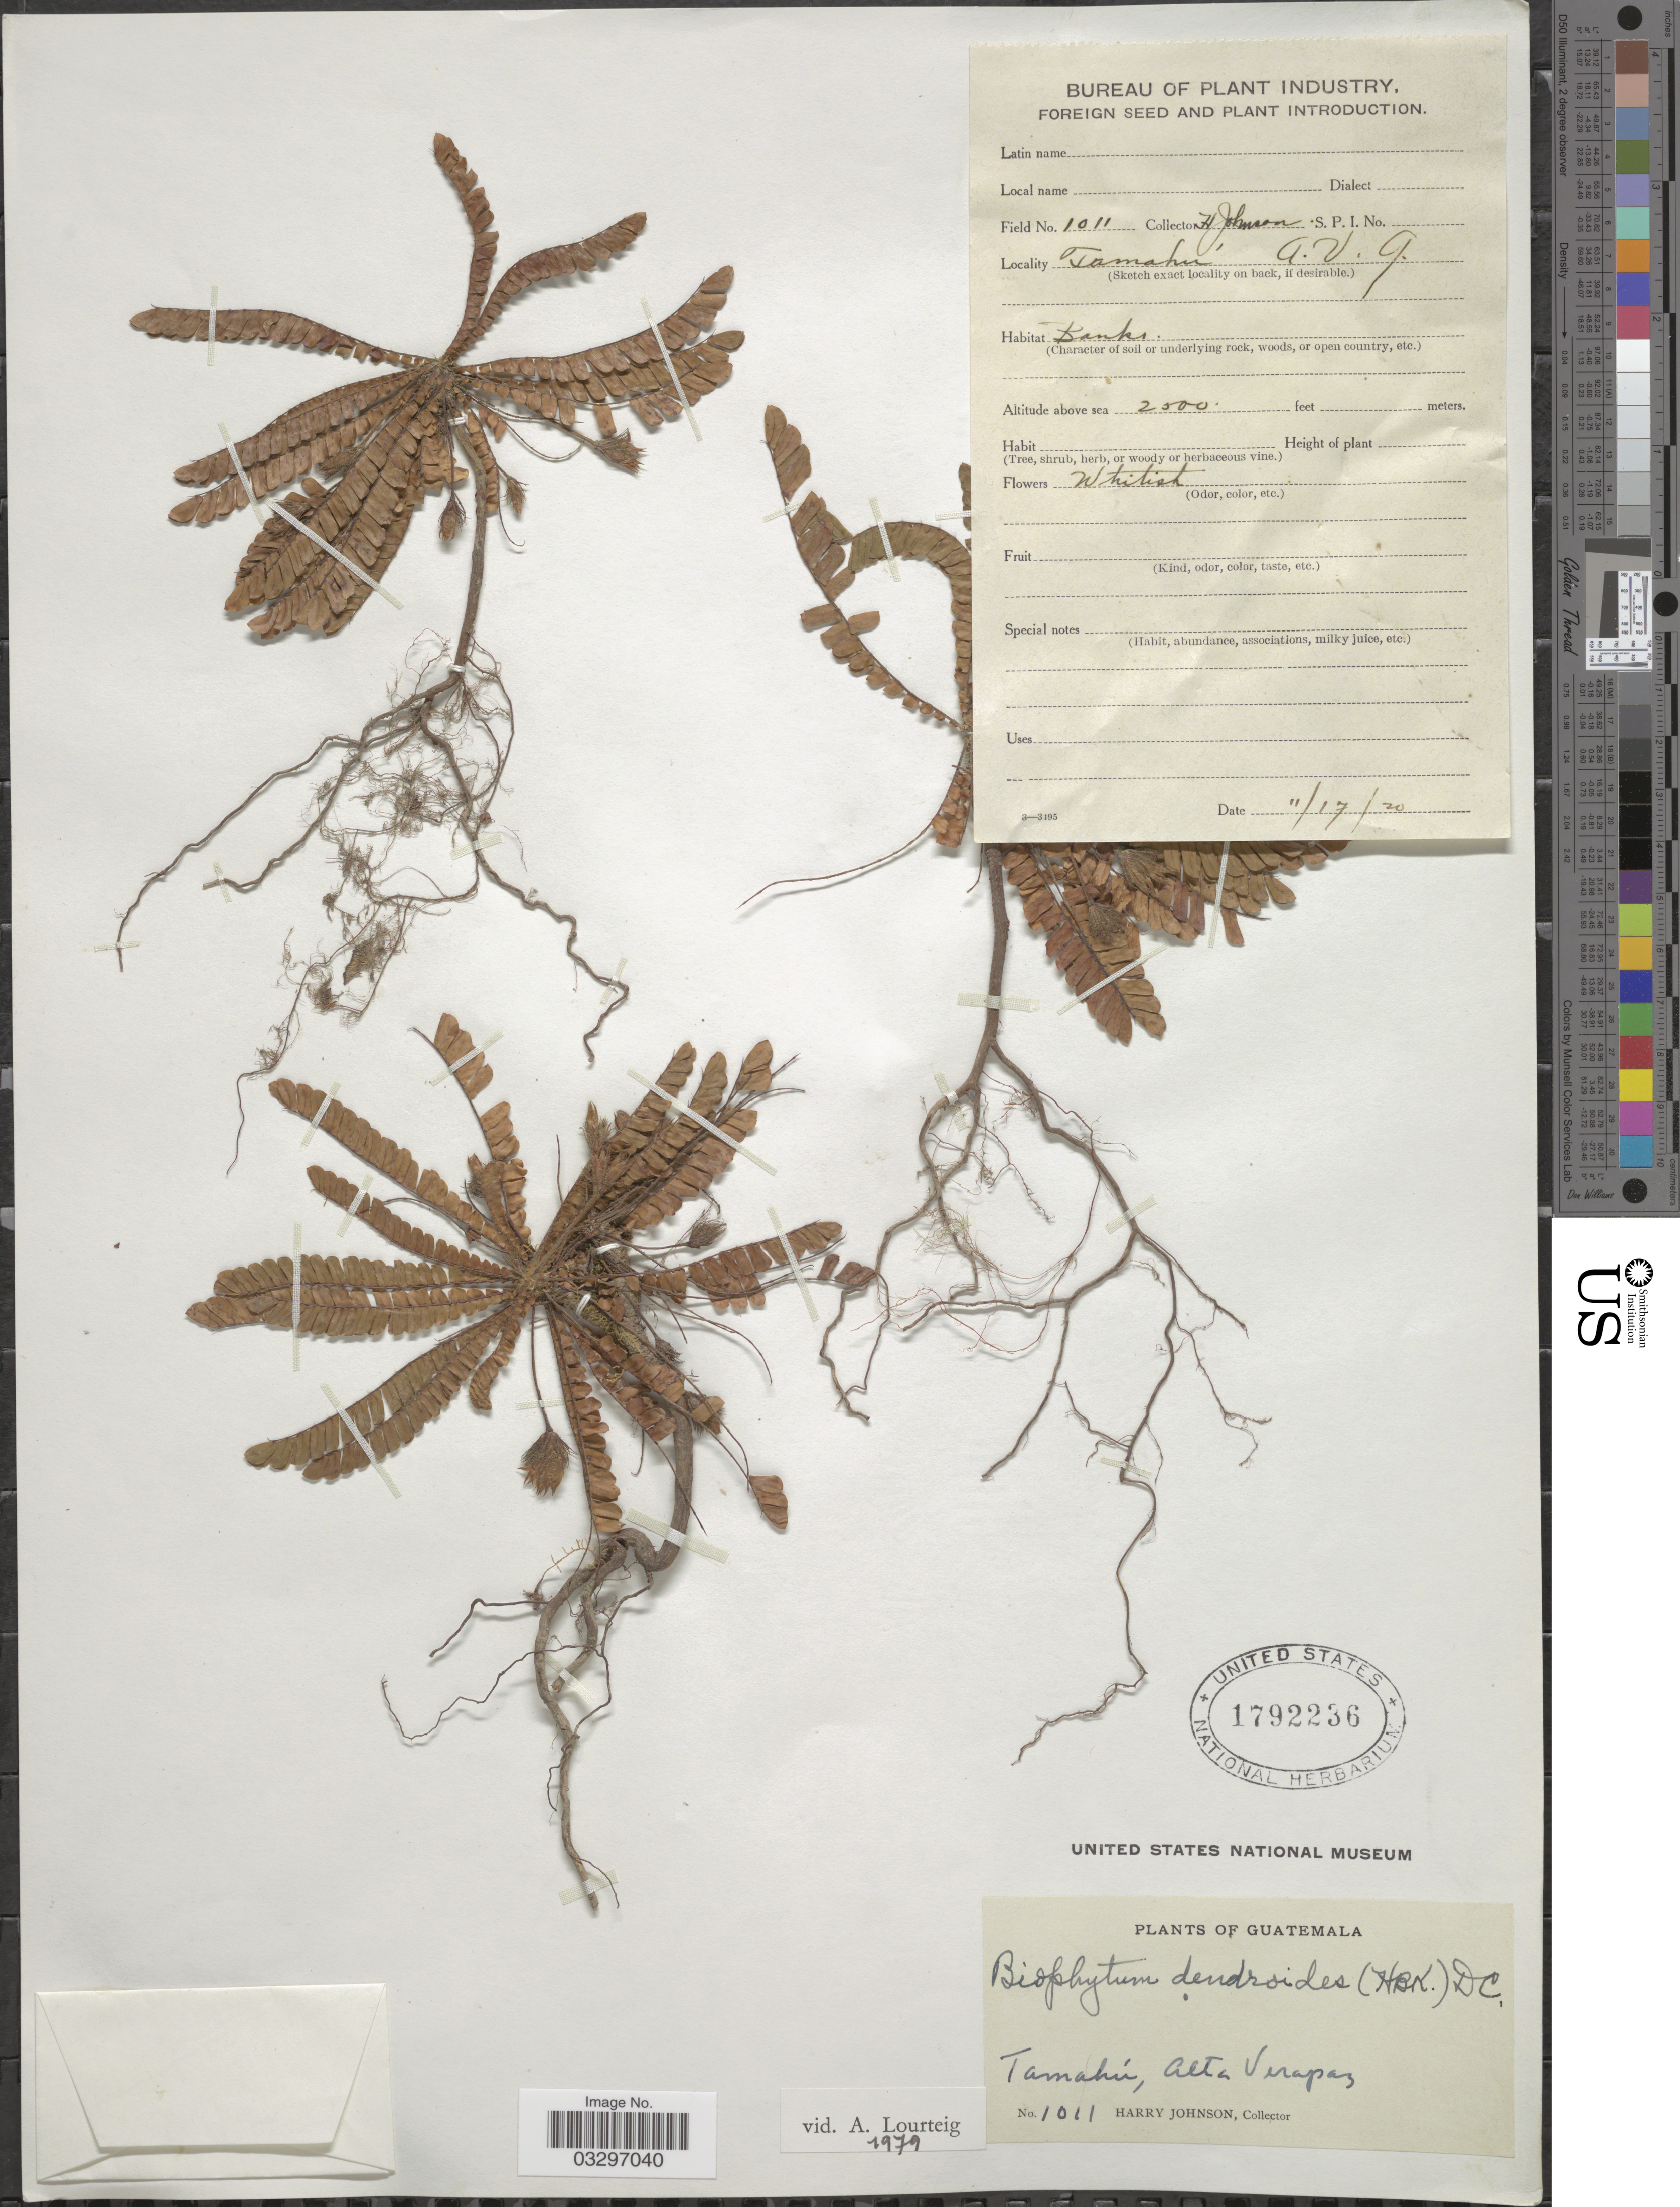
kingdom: Plantae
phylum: Tracheophyta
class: Magnoliopsida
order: Oxalidales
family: Oxalidaceae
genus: Biophytum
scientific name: Biophytum dendroides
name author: (Kunth) DC.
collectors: H. Johnson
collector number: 1011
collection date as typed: Transcribed d/m/y: 17/11/20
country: Guatemala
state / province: Alta Verapaz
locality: Tamahú.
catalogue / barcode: US 1792236